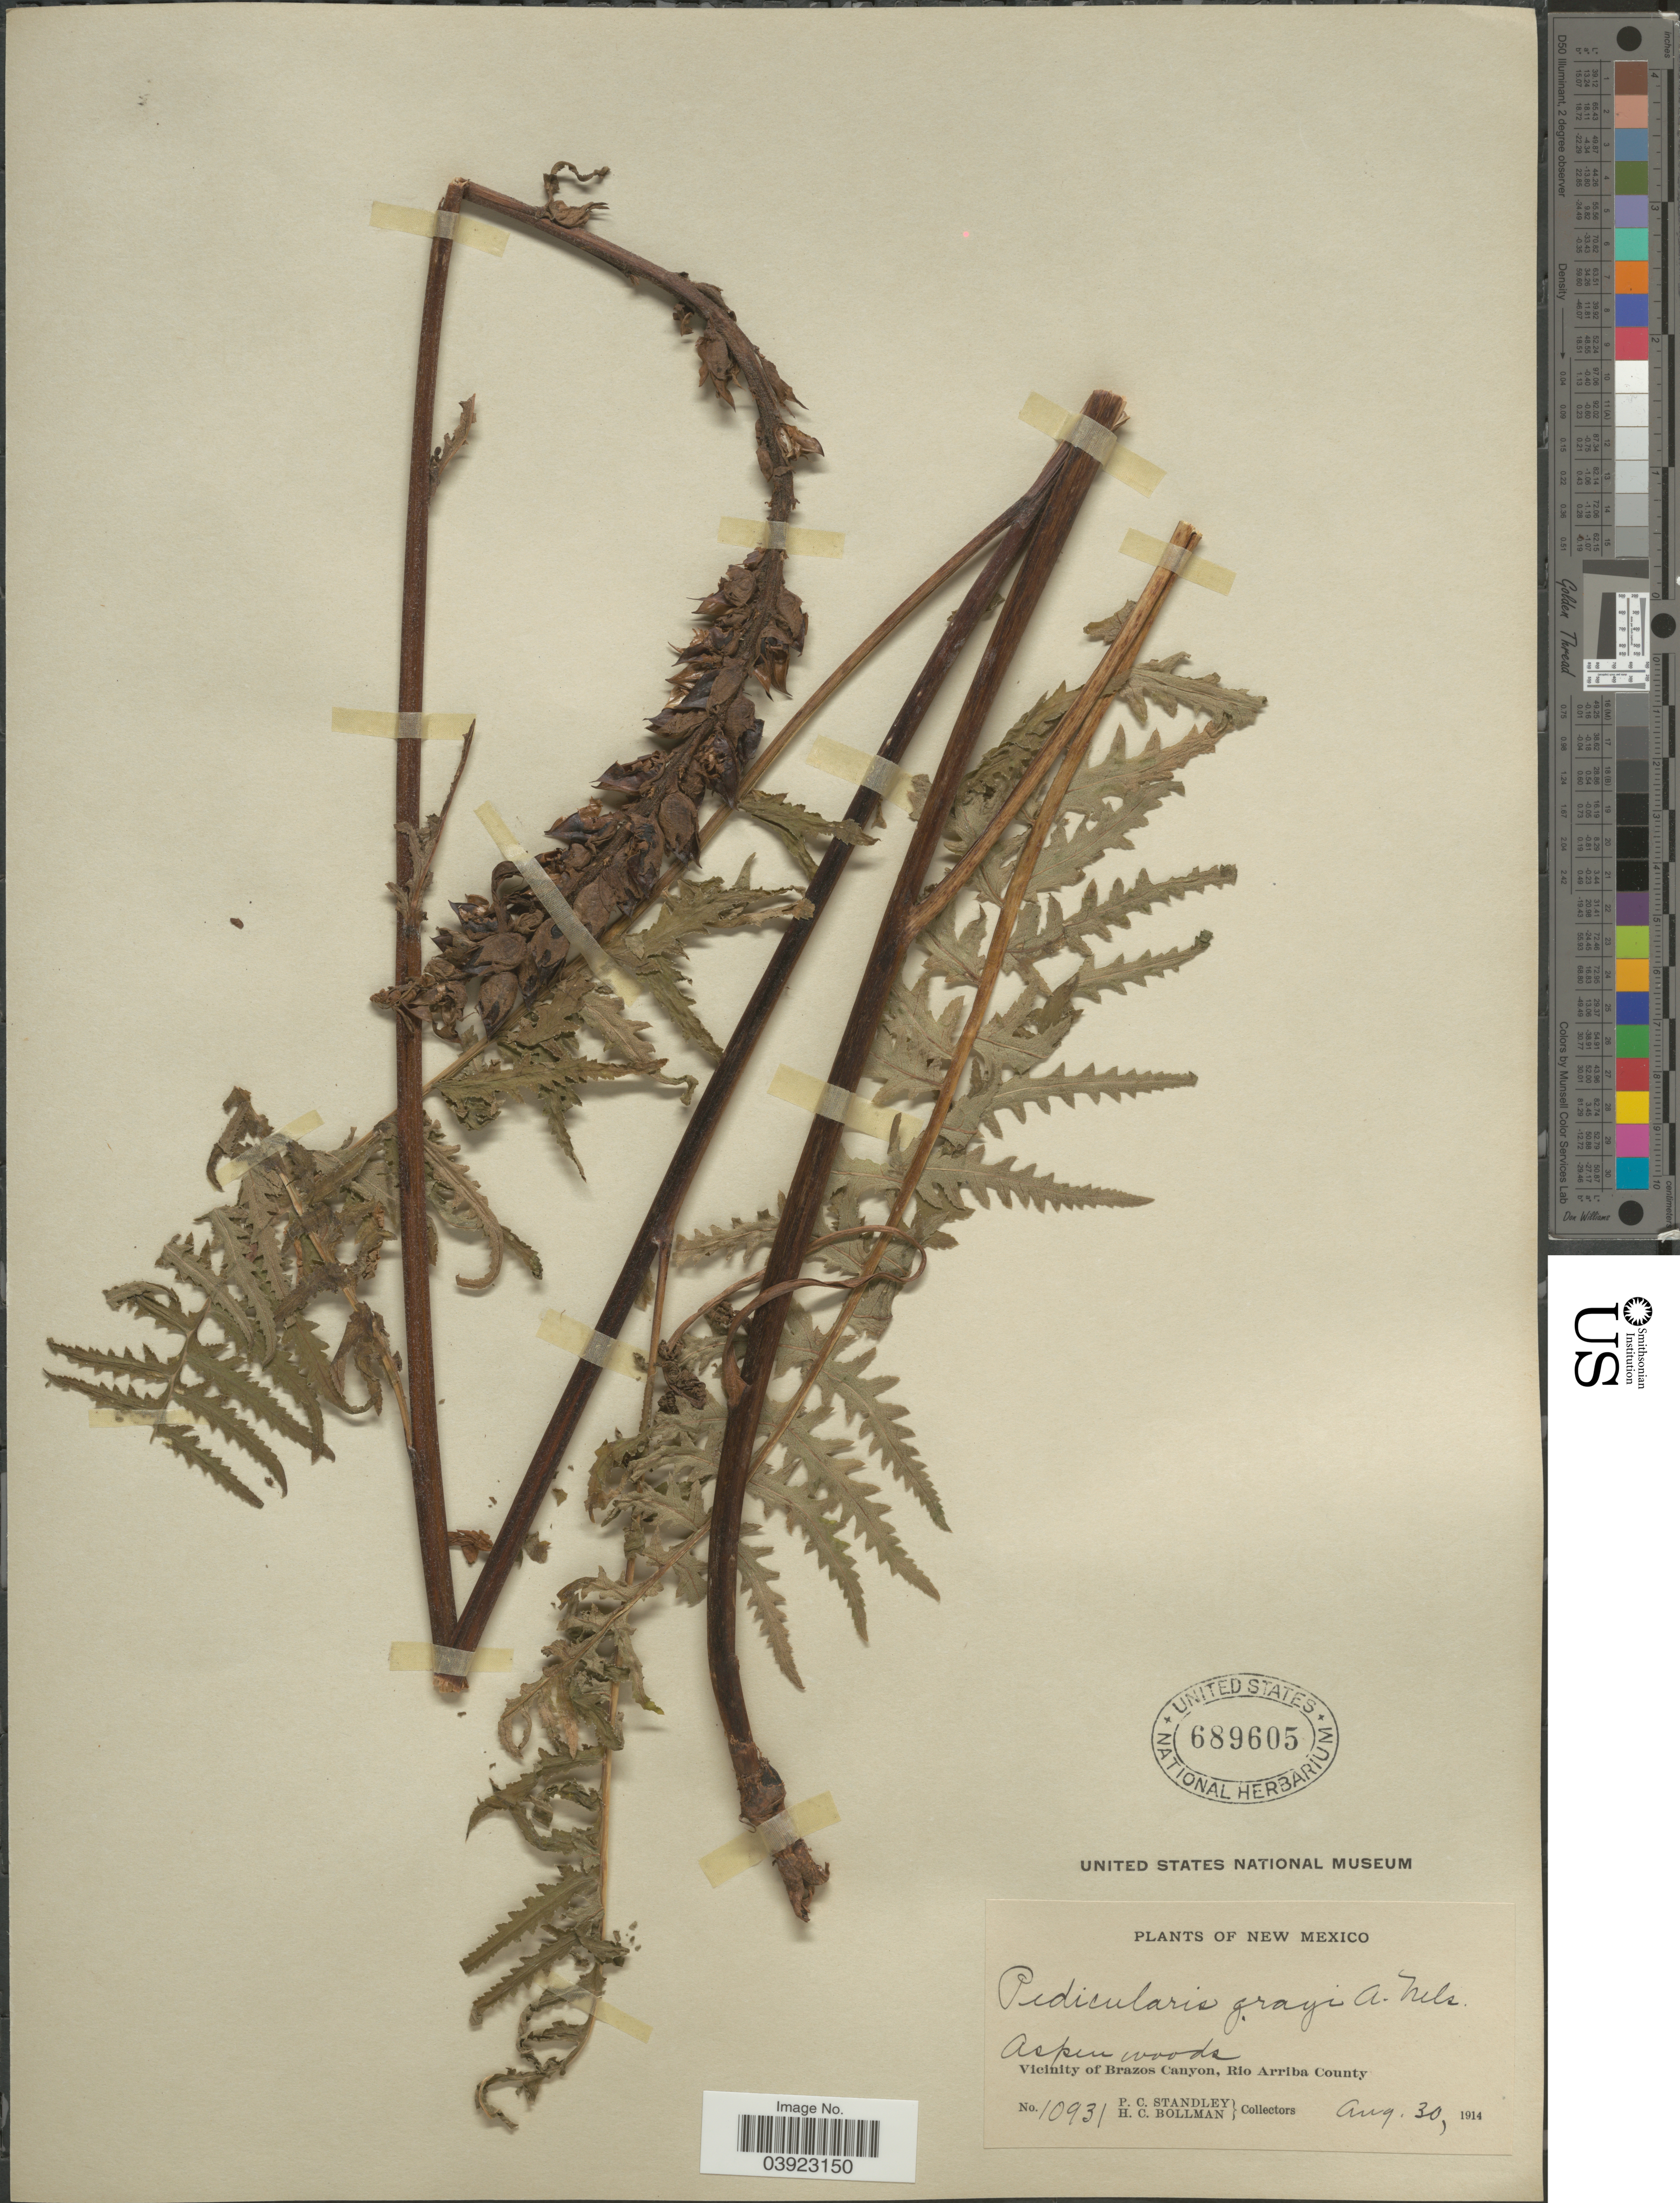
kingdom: Plantae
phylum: Tracheophyta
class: Magnoliopsida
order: Lamiales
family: Orobanchaceae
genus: Pedicularis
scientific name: Pedicularis procera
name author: A. Gray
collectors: P. C. Standley & H. C. Bollman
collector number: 10931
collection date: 1914-08-30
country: United States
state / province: New Mexico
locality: Vicinity of Brazos Canyon, Rio Arriba County.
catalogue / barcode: US 689605